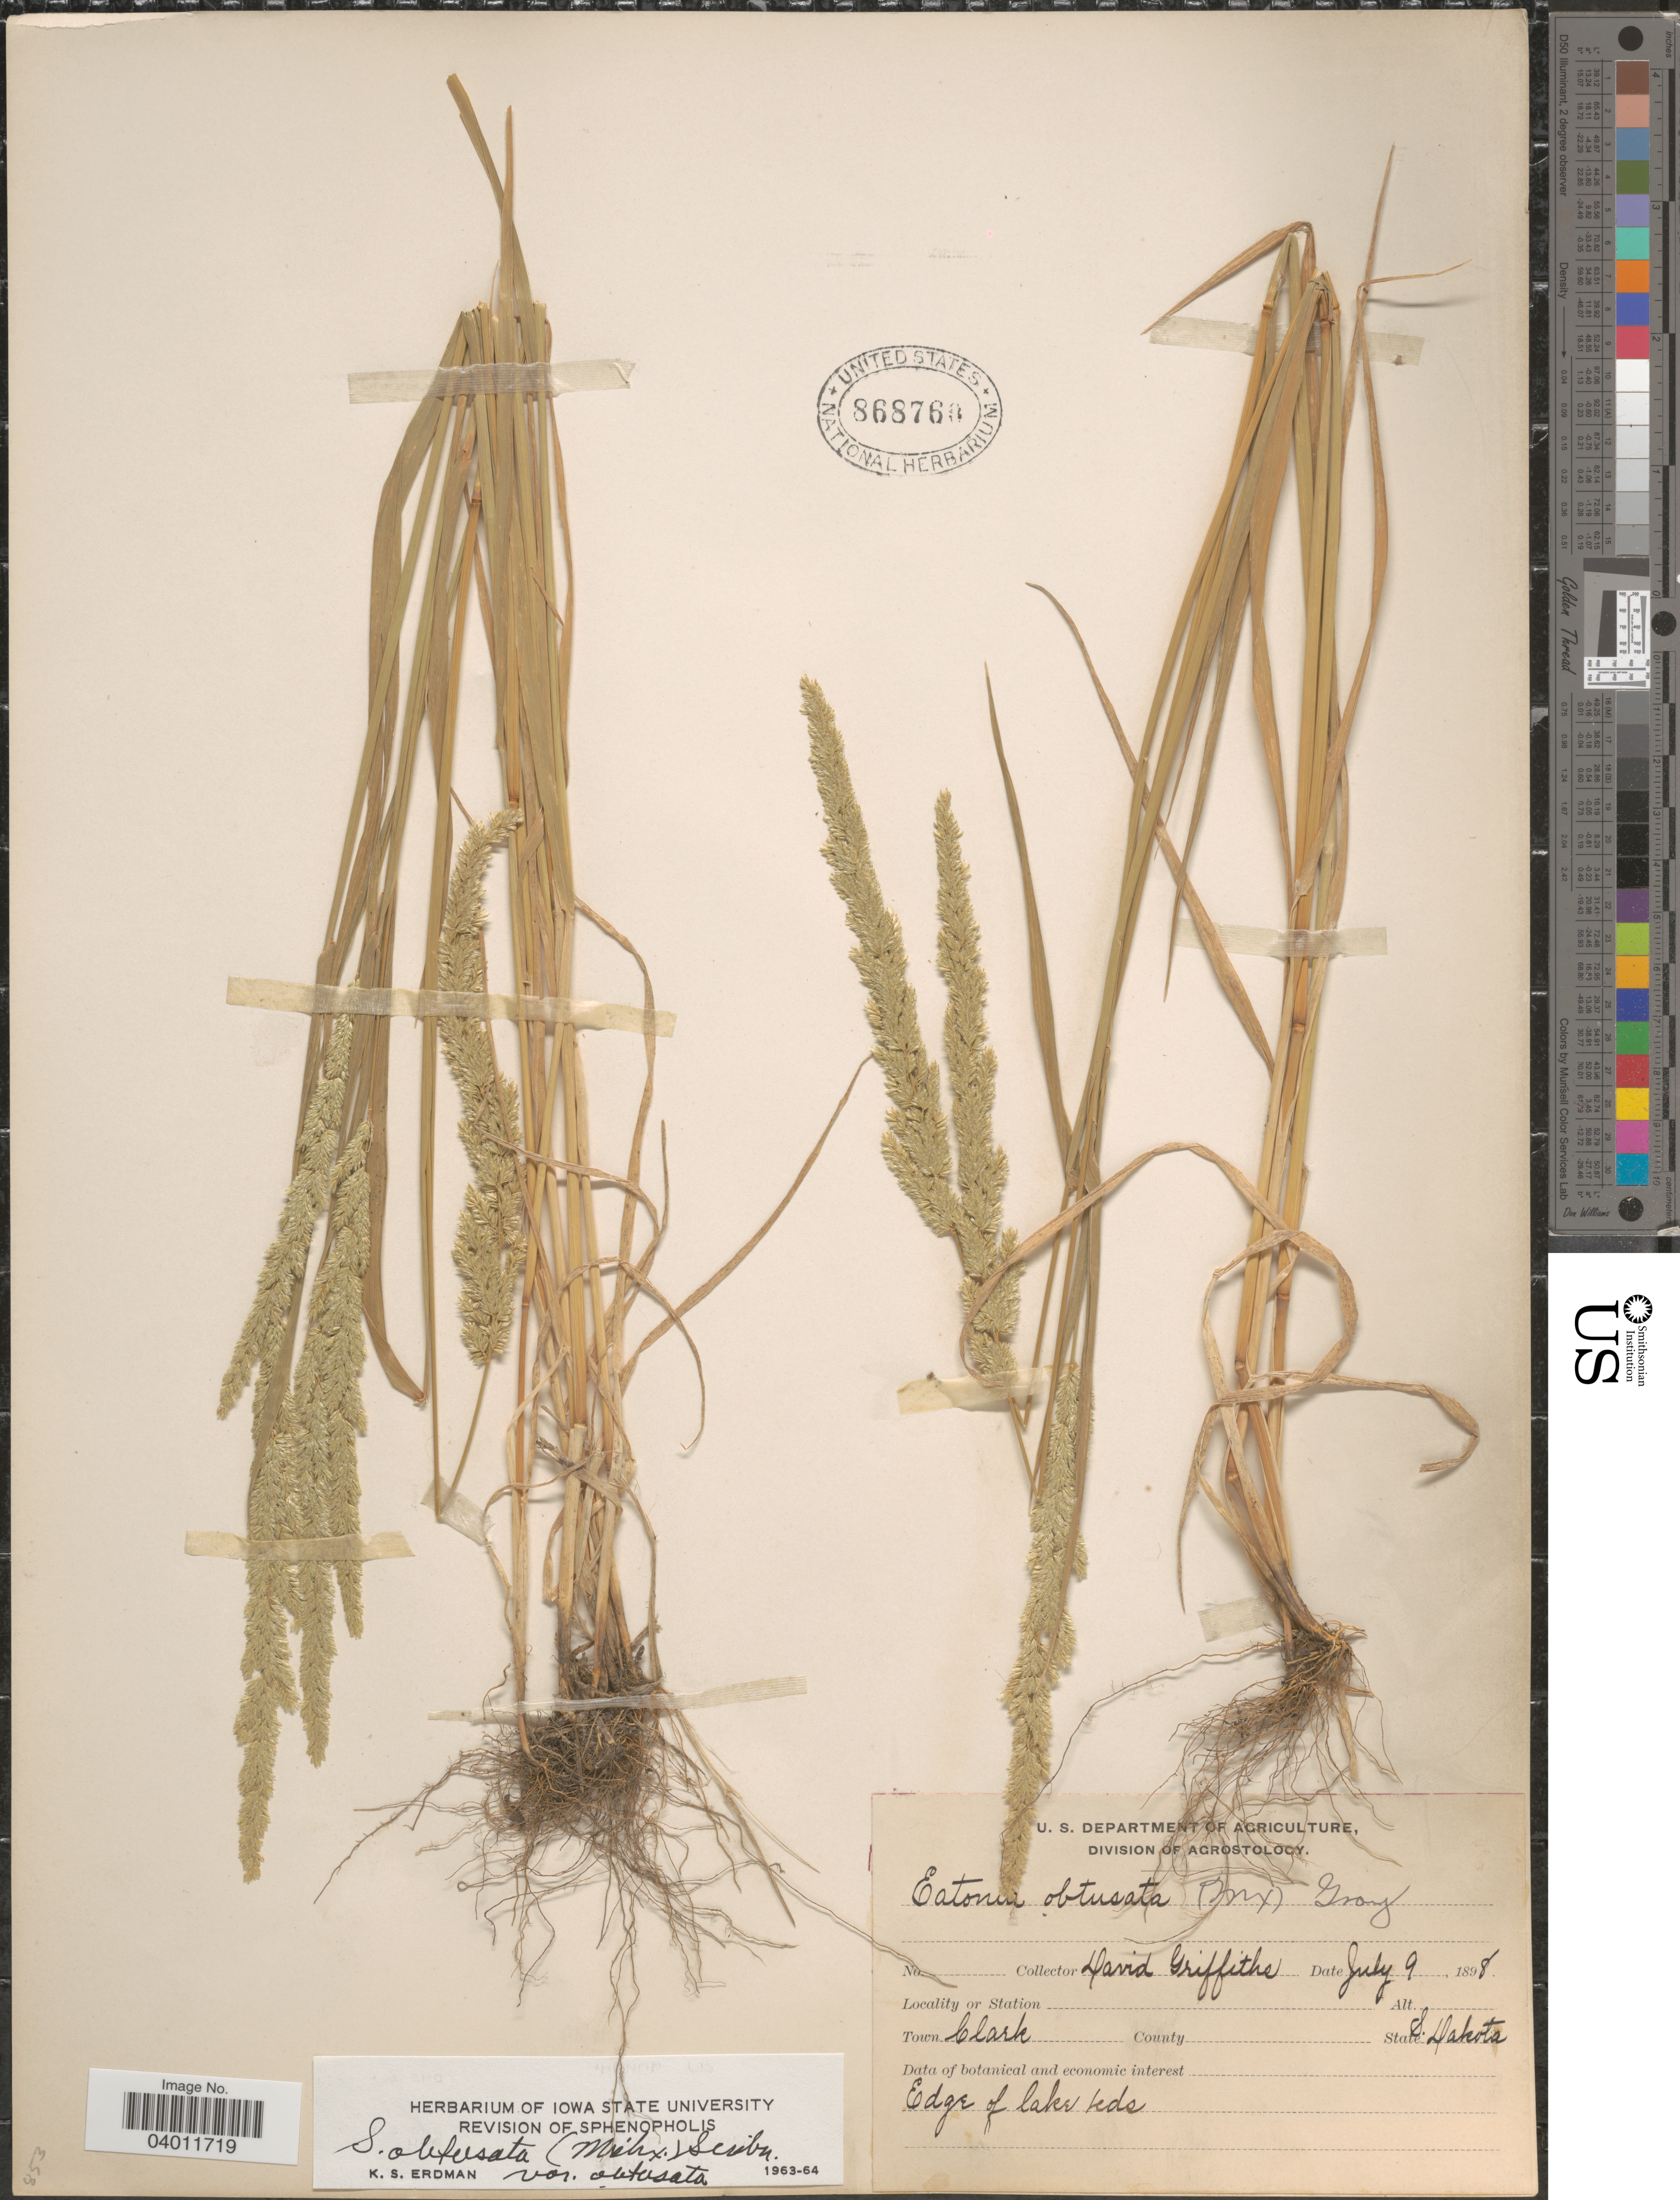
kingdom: Plantae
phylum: Tracheophyta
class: Liliopsida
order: Poales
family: Poaceae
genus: Sphenopholis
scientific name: Sphenopholis obtusata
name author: (Michx.) Scribn.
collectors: D. Griffiths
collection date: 1898-07-09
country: United States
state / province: South Dakota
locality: Town Clark. Edge of lake beds.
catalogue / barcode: US 868760